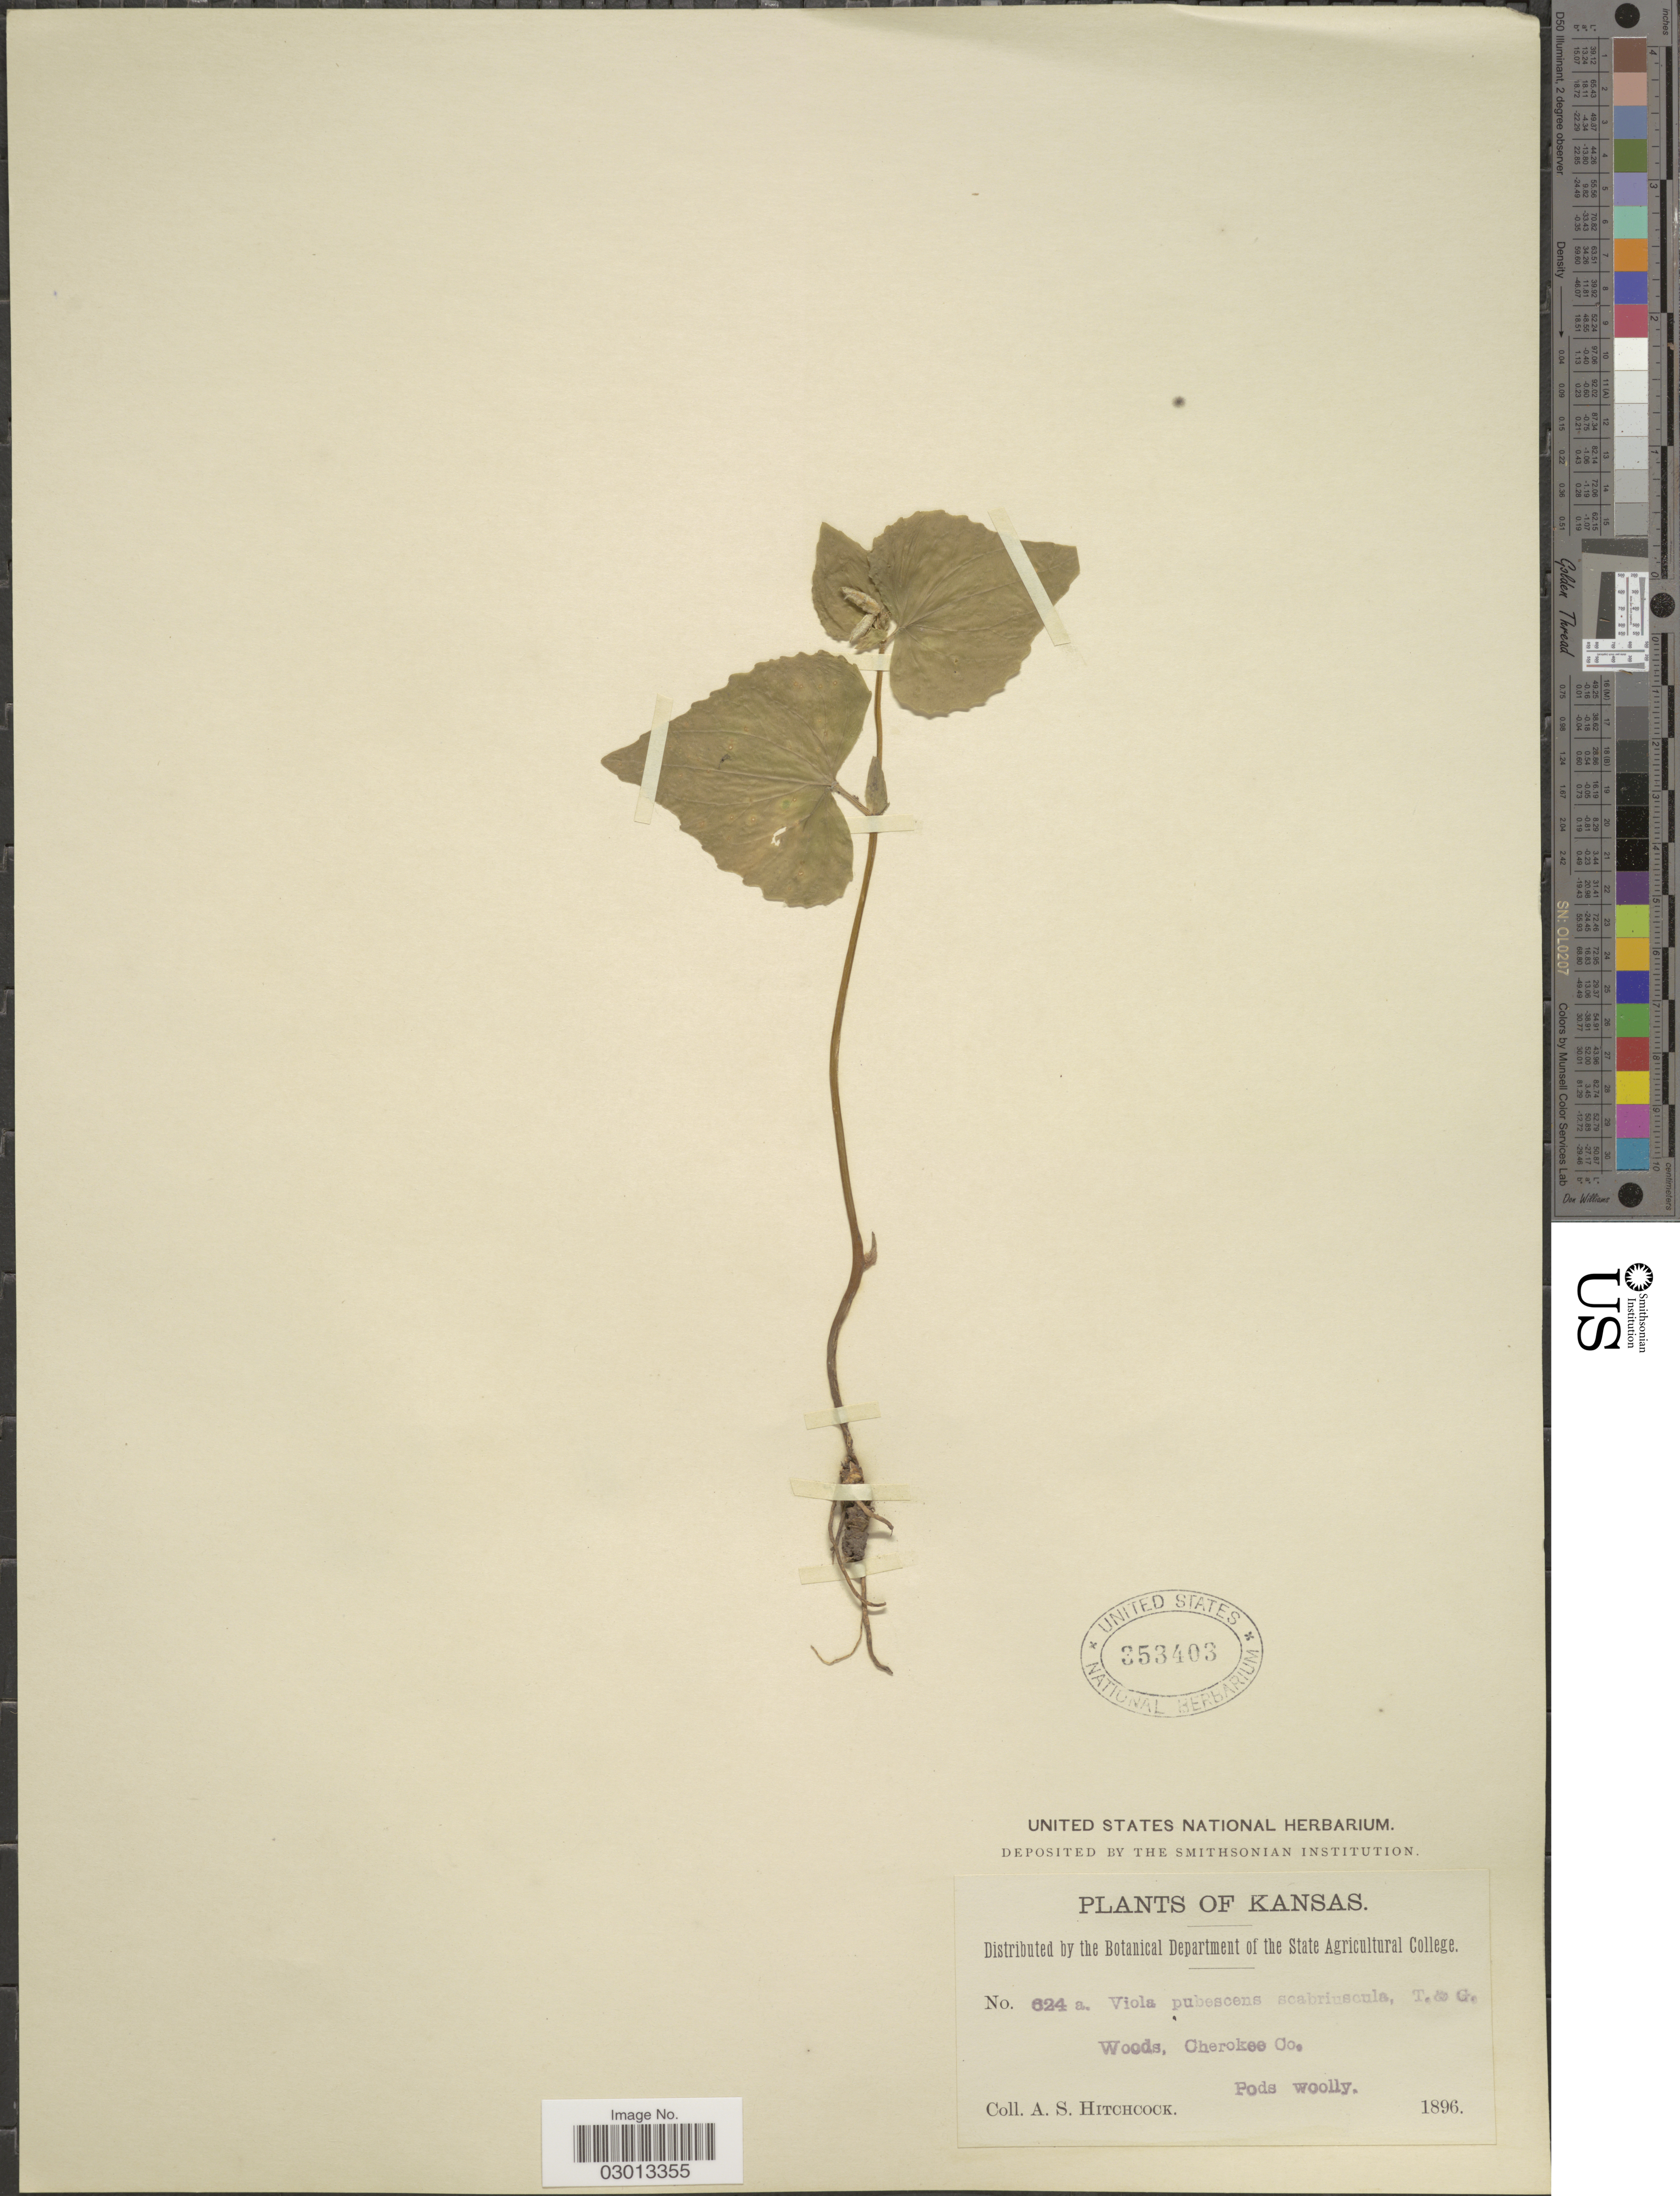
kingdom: Plantae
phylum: Tracheophyta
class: Magnoliopsida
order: Malpighiales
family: Violaceae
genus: Viola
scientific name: Viola pensylvanica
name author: Michx.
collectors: A. S. Hitchcock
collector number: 624a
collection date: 1896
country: United States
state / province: Kansas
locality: Cherokee Co. Pods wooly.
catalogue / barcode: US 353403